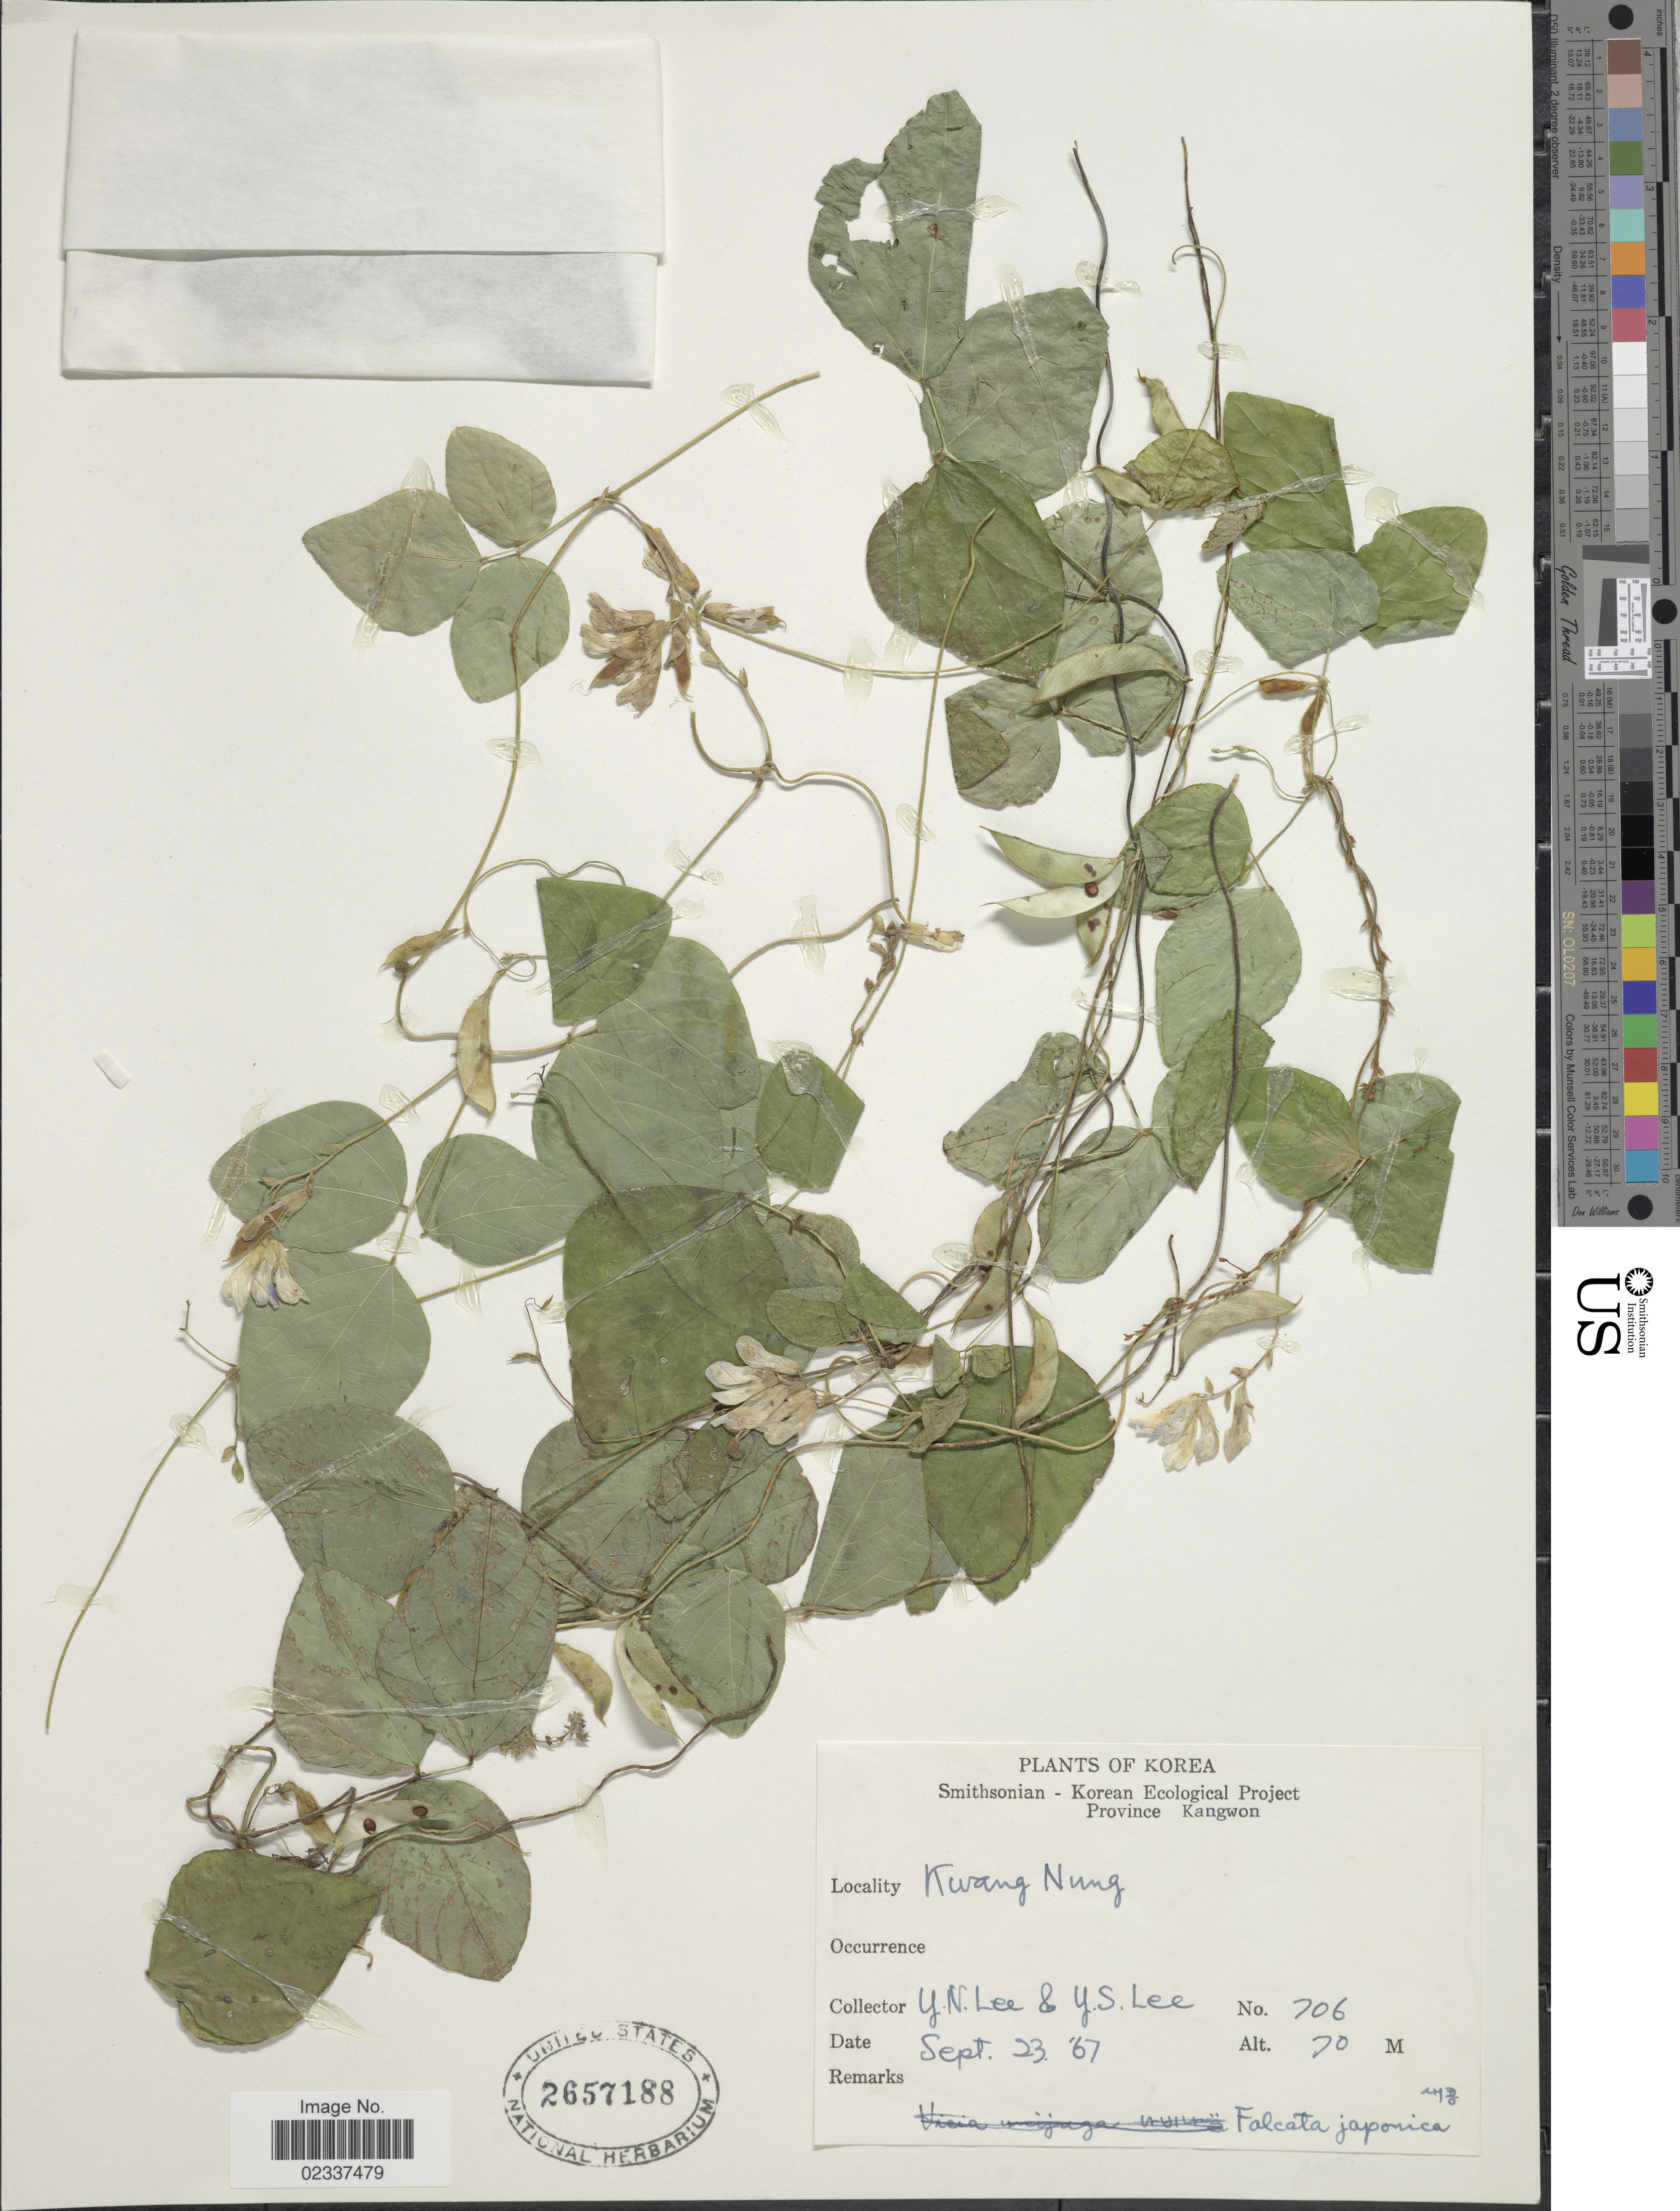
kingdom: Plantae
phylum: Tracheophyta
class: Magnoliopsida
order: Fabales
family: Fabaceae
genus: Glycine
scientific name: Glycine sp.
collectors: Y. N. Lee & Y. S. Lee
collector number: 706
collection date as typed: Transcribed d/m/y: 23/9/67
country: North Korea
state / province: Kangwon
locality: Kwang Nung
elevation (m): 70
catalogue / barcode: US 2657188